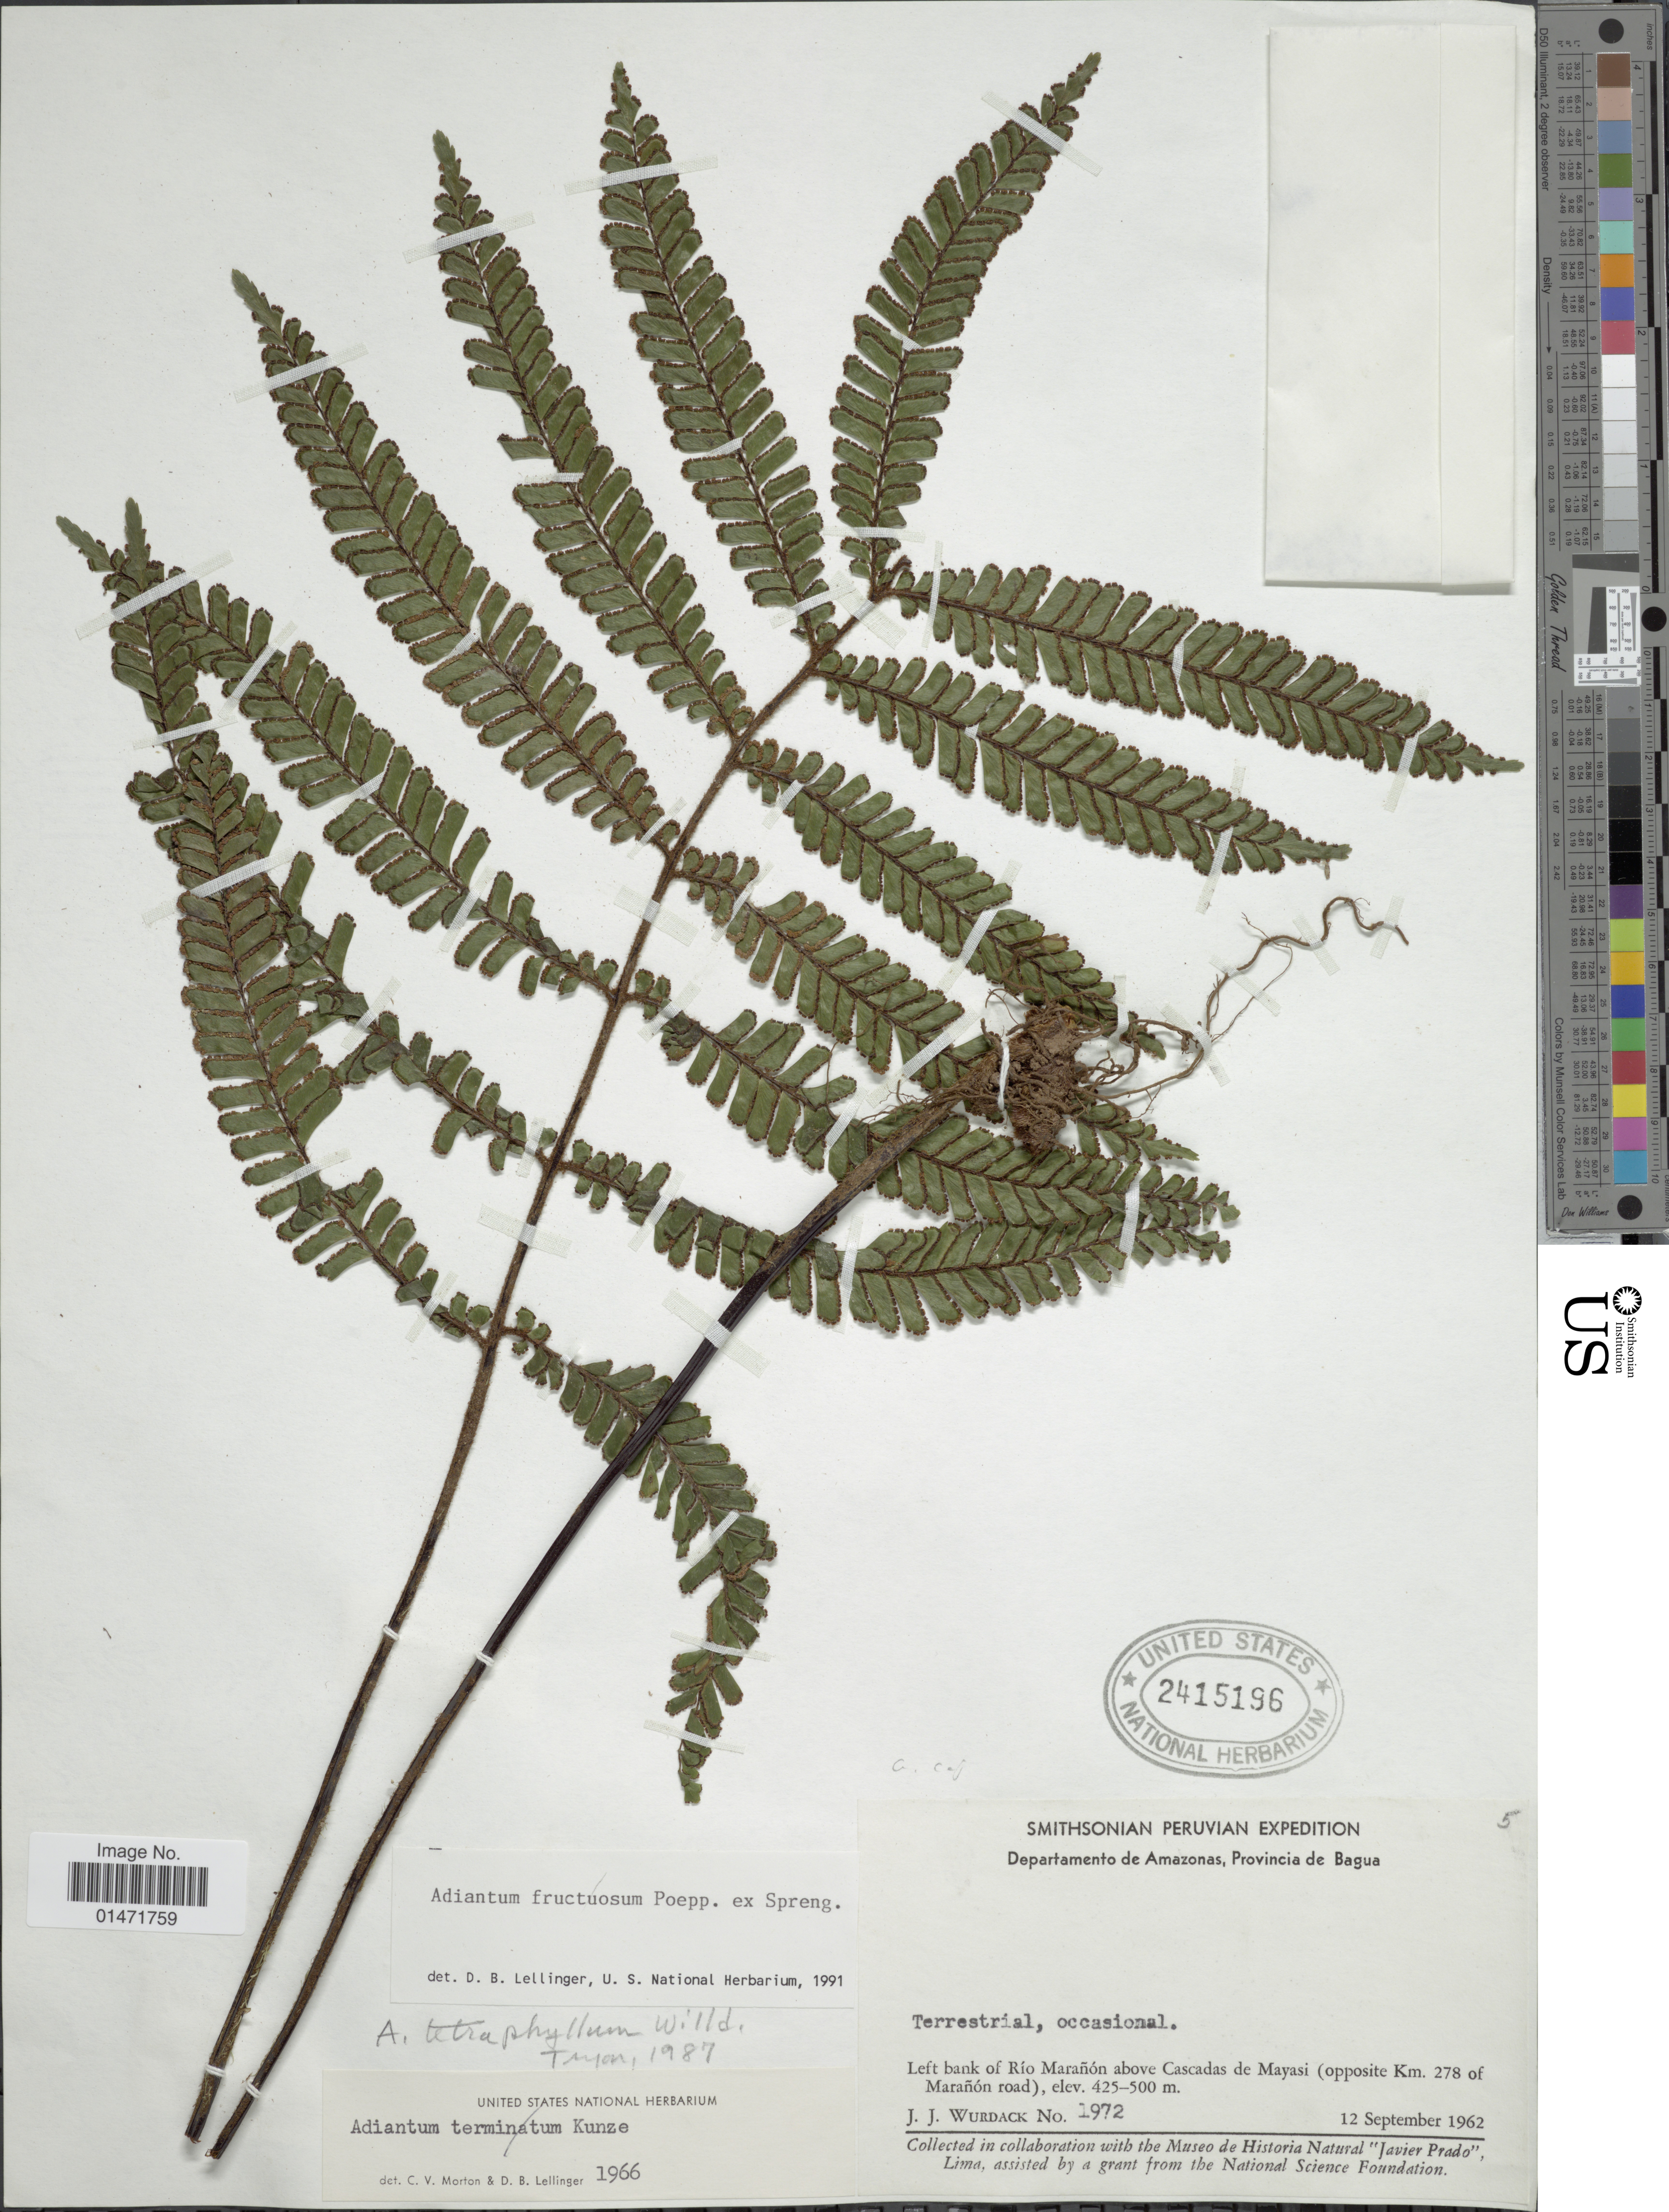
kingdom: Plantae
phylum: Tracheophyta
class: Polypodiopsida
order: Polypodiales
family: Pteridaceae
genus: Adiantum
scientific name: Adiantum tetraphyllum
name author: Humb. & Bonpl. ex Willd.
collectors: J. J. Wurdack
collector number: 1972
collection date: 1962-09-12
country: Peru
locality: Departamento de Amazonas, Provincia de Bagua. Left bank of Río Marañón above Cascades de Mayasi (opposite Km. 278 of Marañón road)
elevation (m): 425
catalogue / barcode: US 2415196